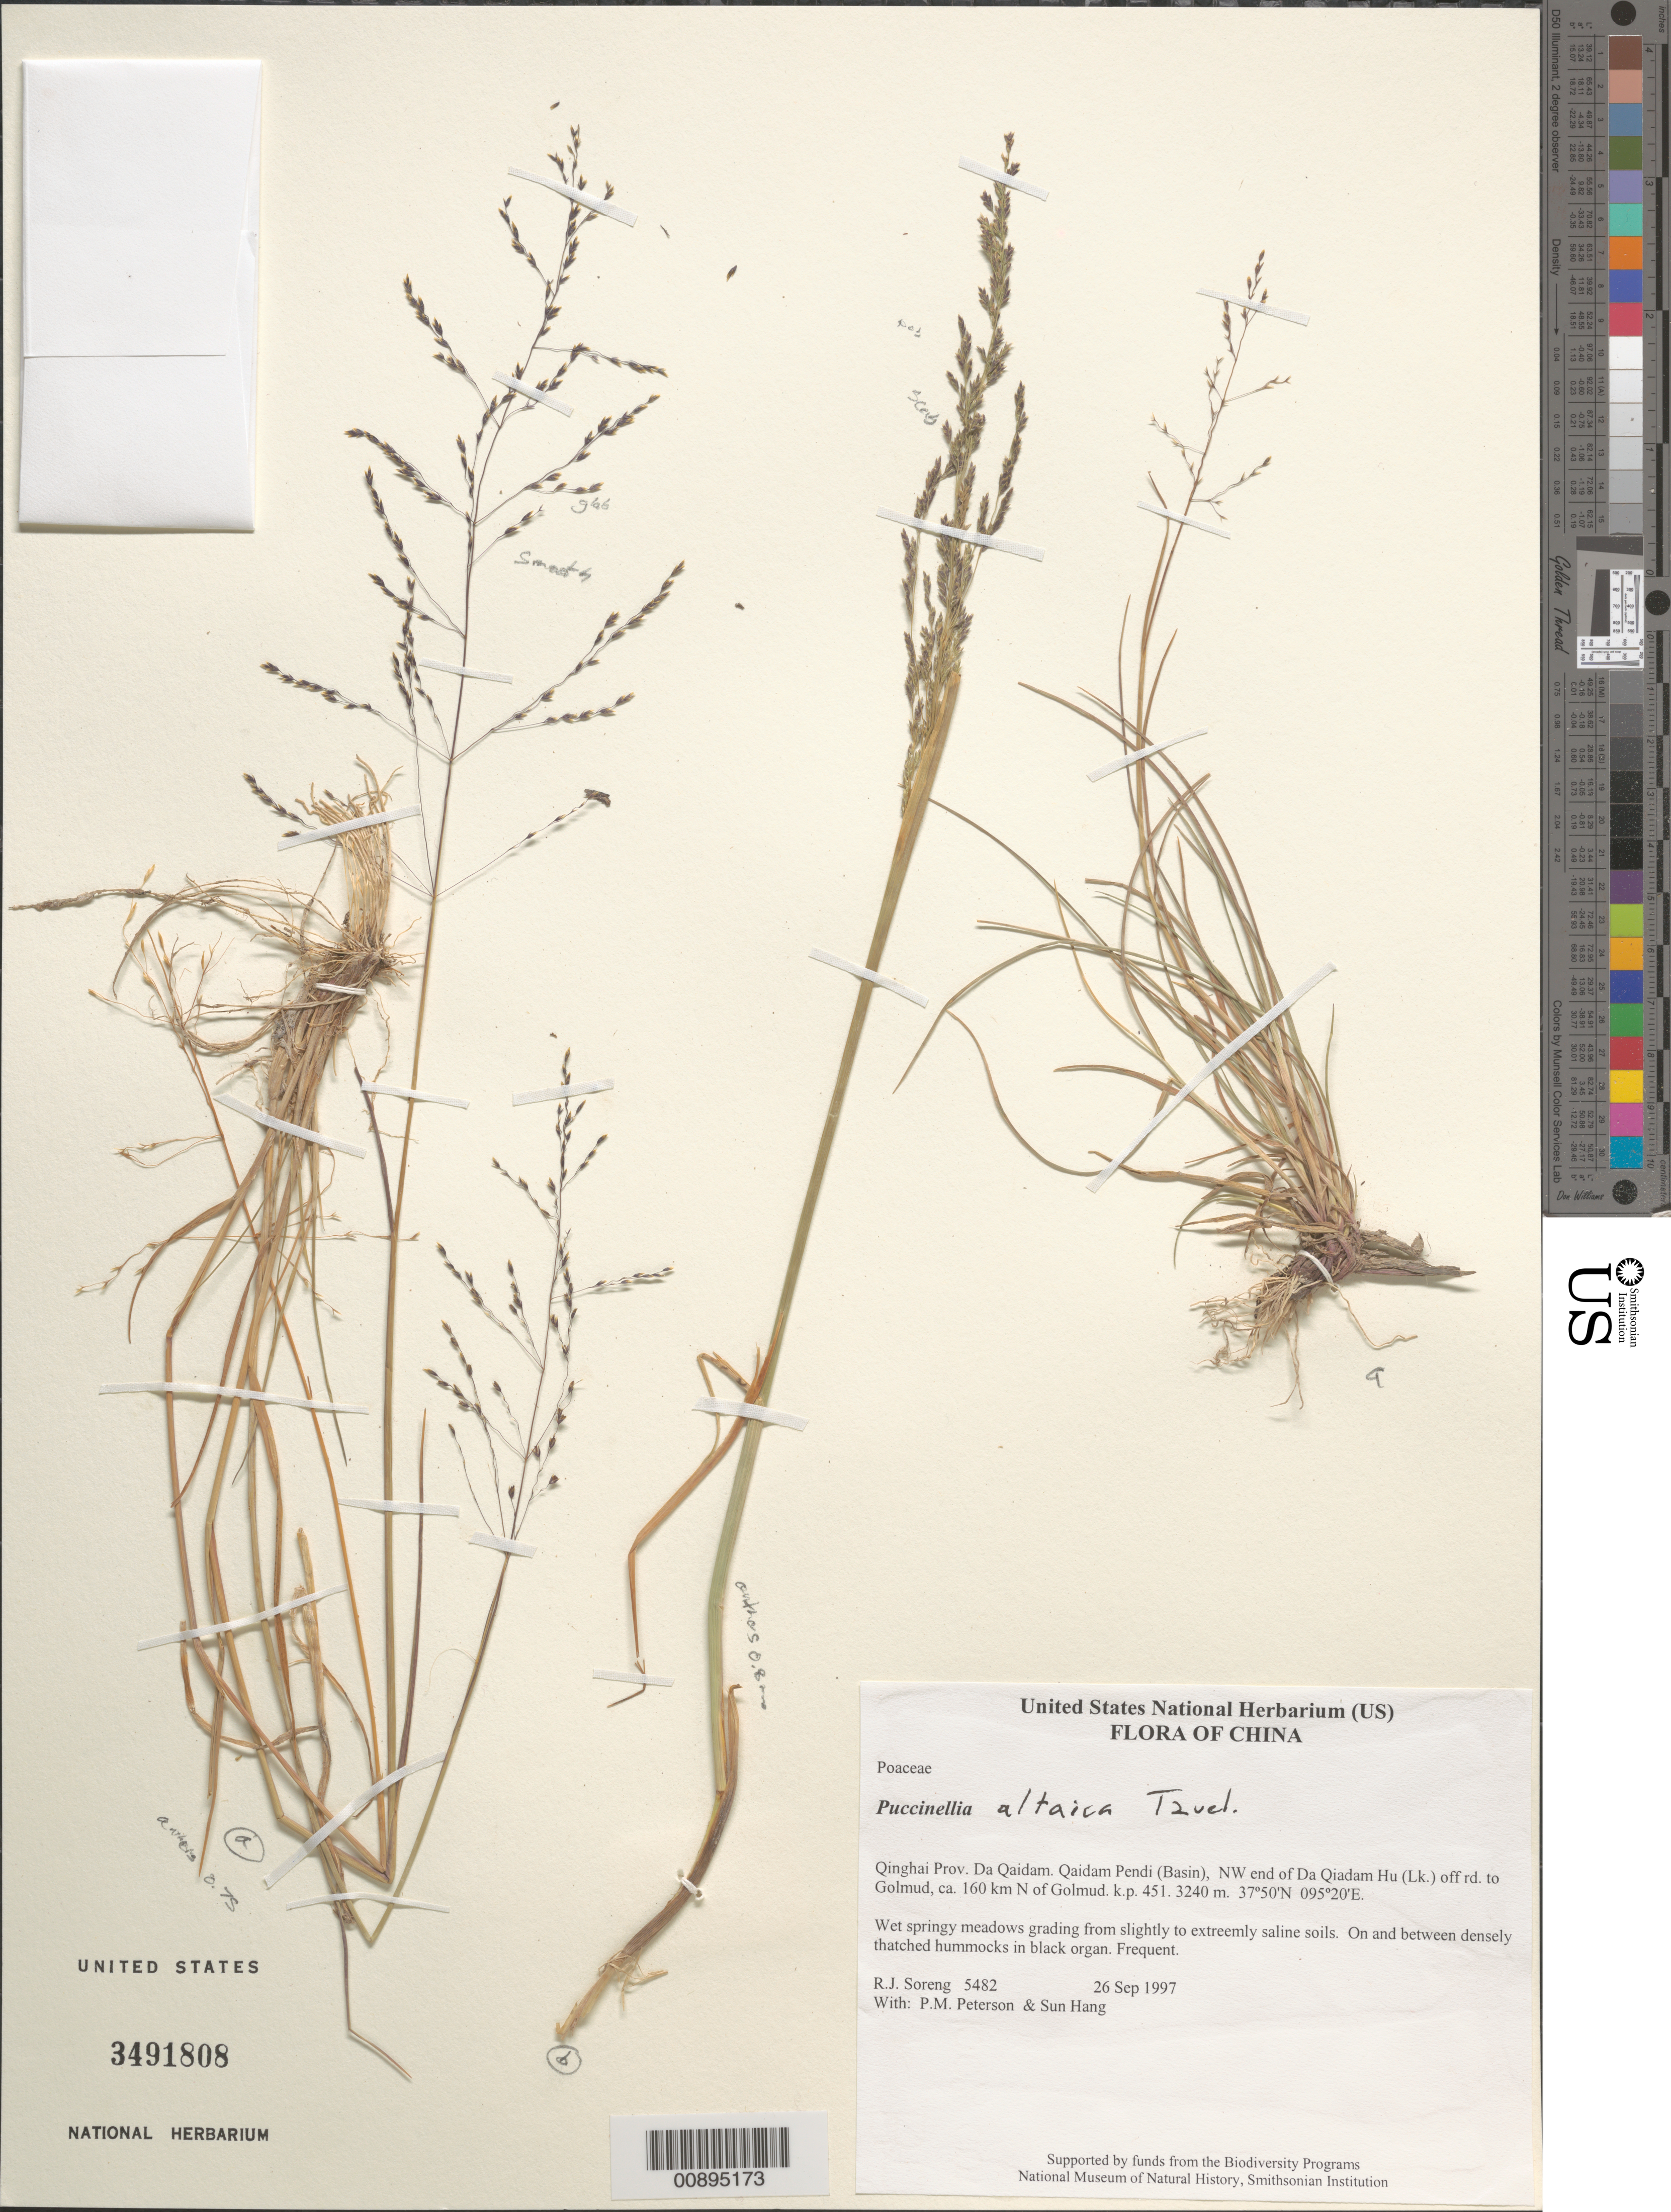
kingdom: Plantae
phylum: Tracheophyta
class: Liliopsida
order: Poales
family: Poaceae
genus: Puccinellia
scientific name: Puccinellia altaica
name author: Tzvelev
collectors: R. J. Soreng, P. M. Peterson & Sun Hang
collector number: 5482-a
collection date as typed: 26 Sep 1997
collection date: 1997-09-26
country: China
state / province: Qinghai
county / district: Da Qaidam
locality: Qaidam Pendi (Basin), NW end of Da Qiadam Hu (Lk.) off rd. to Golmud, ca. 160 km N of Golmud. k.p. 451.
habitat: Wet springy meadows grading from slightly to extreemly saline soils. On and between densely thatched hummocks in black organ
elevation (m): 3240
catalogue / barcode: US 3491808